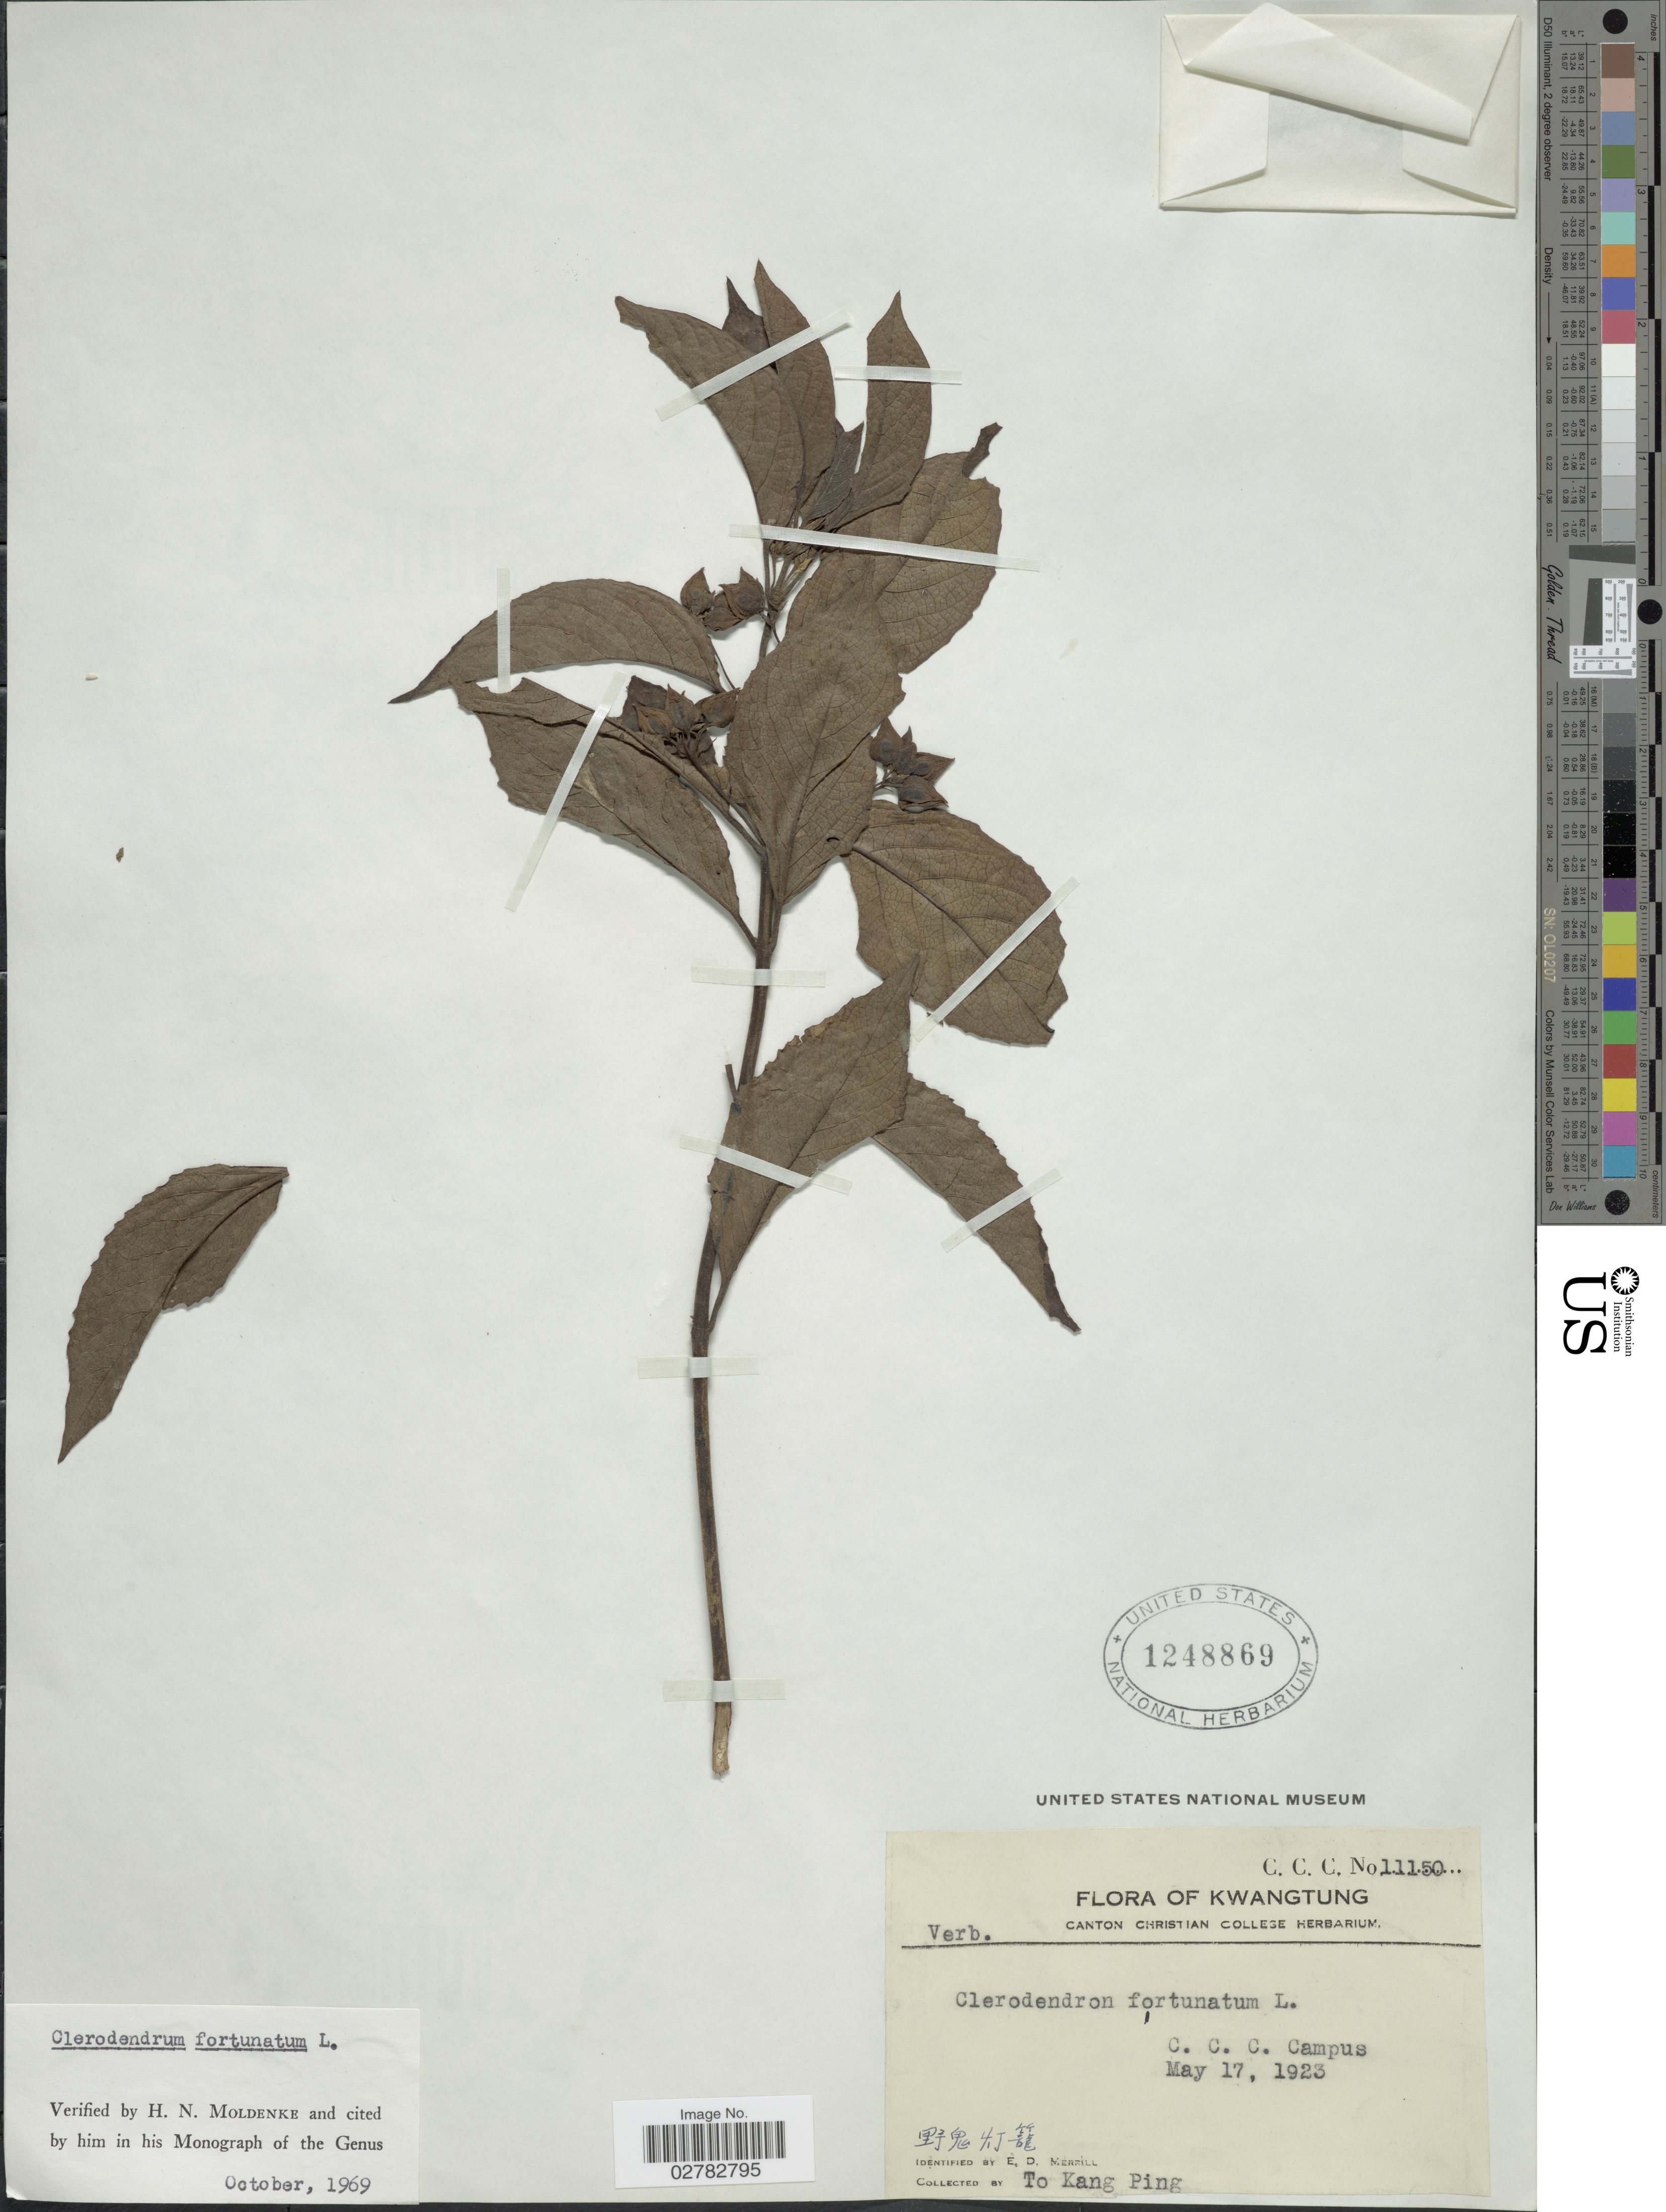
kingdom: Plantae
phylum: Tracheophyta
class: Magnoliopsida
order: Lamiales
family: Lamiaceae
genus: Clerodendrum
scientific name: Clerodendrum fortunatum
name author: L.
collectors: T. Ping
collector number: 11150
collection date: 1923-05-17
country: China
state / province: Guangdong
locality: Kwangtung. C. C. C. Campus.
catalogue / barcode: US 1248869